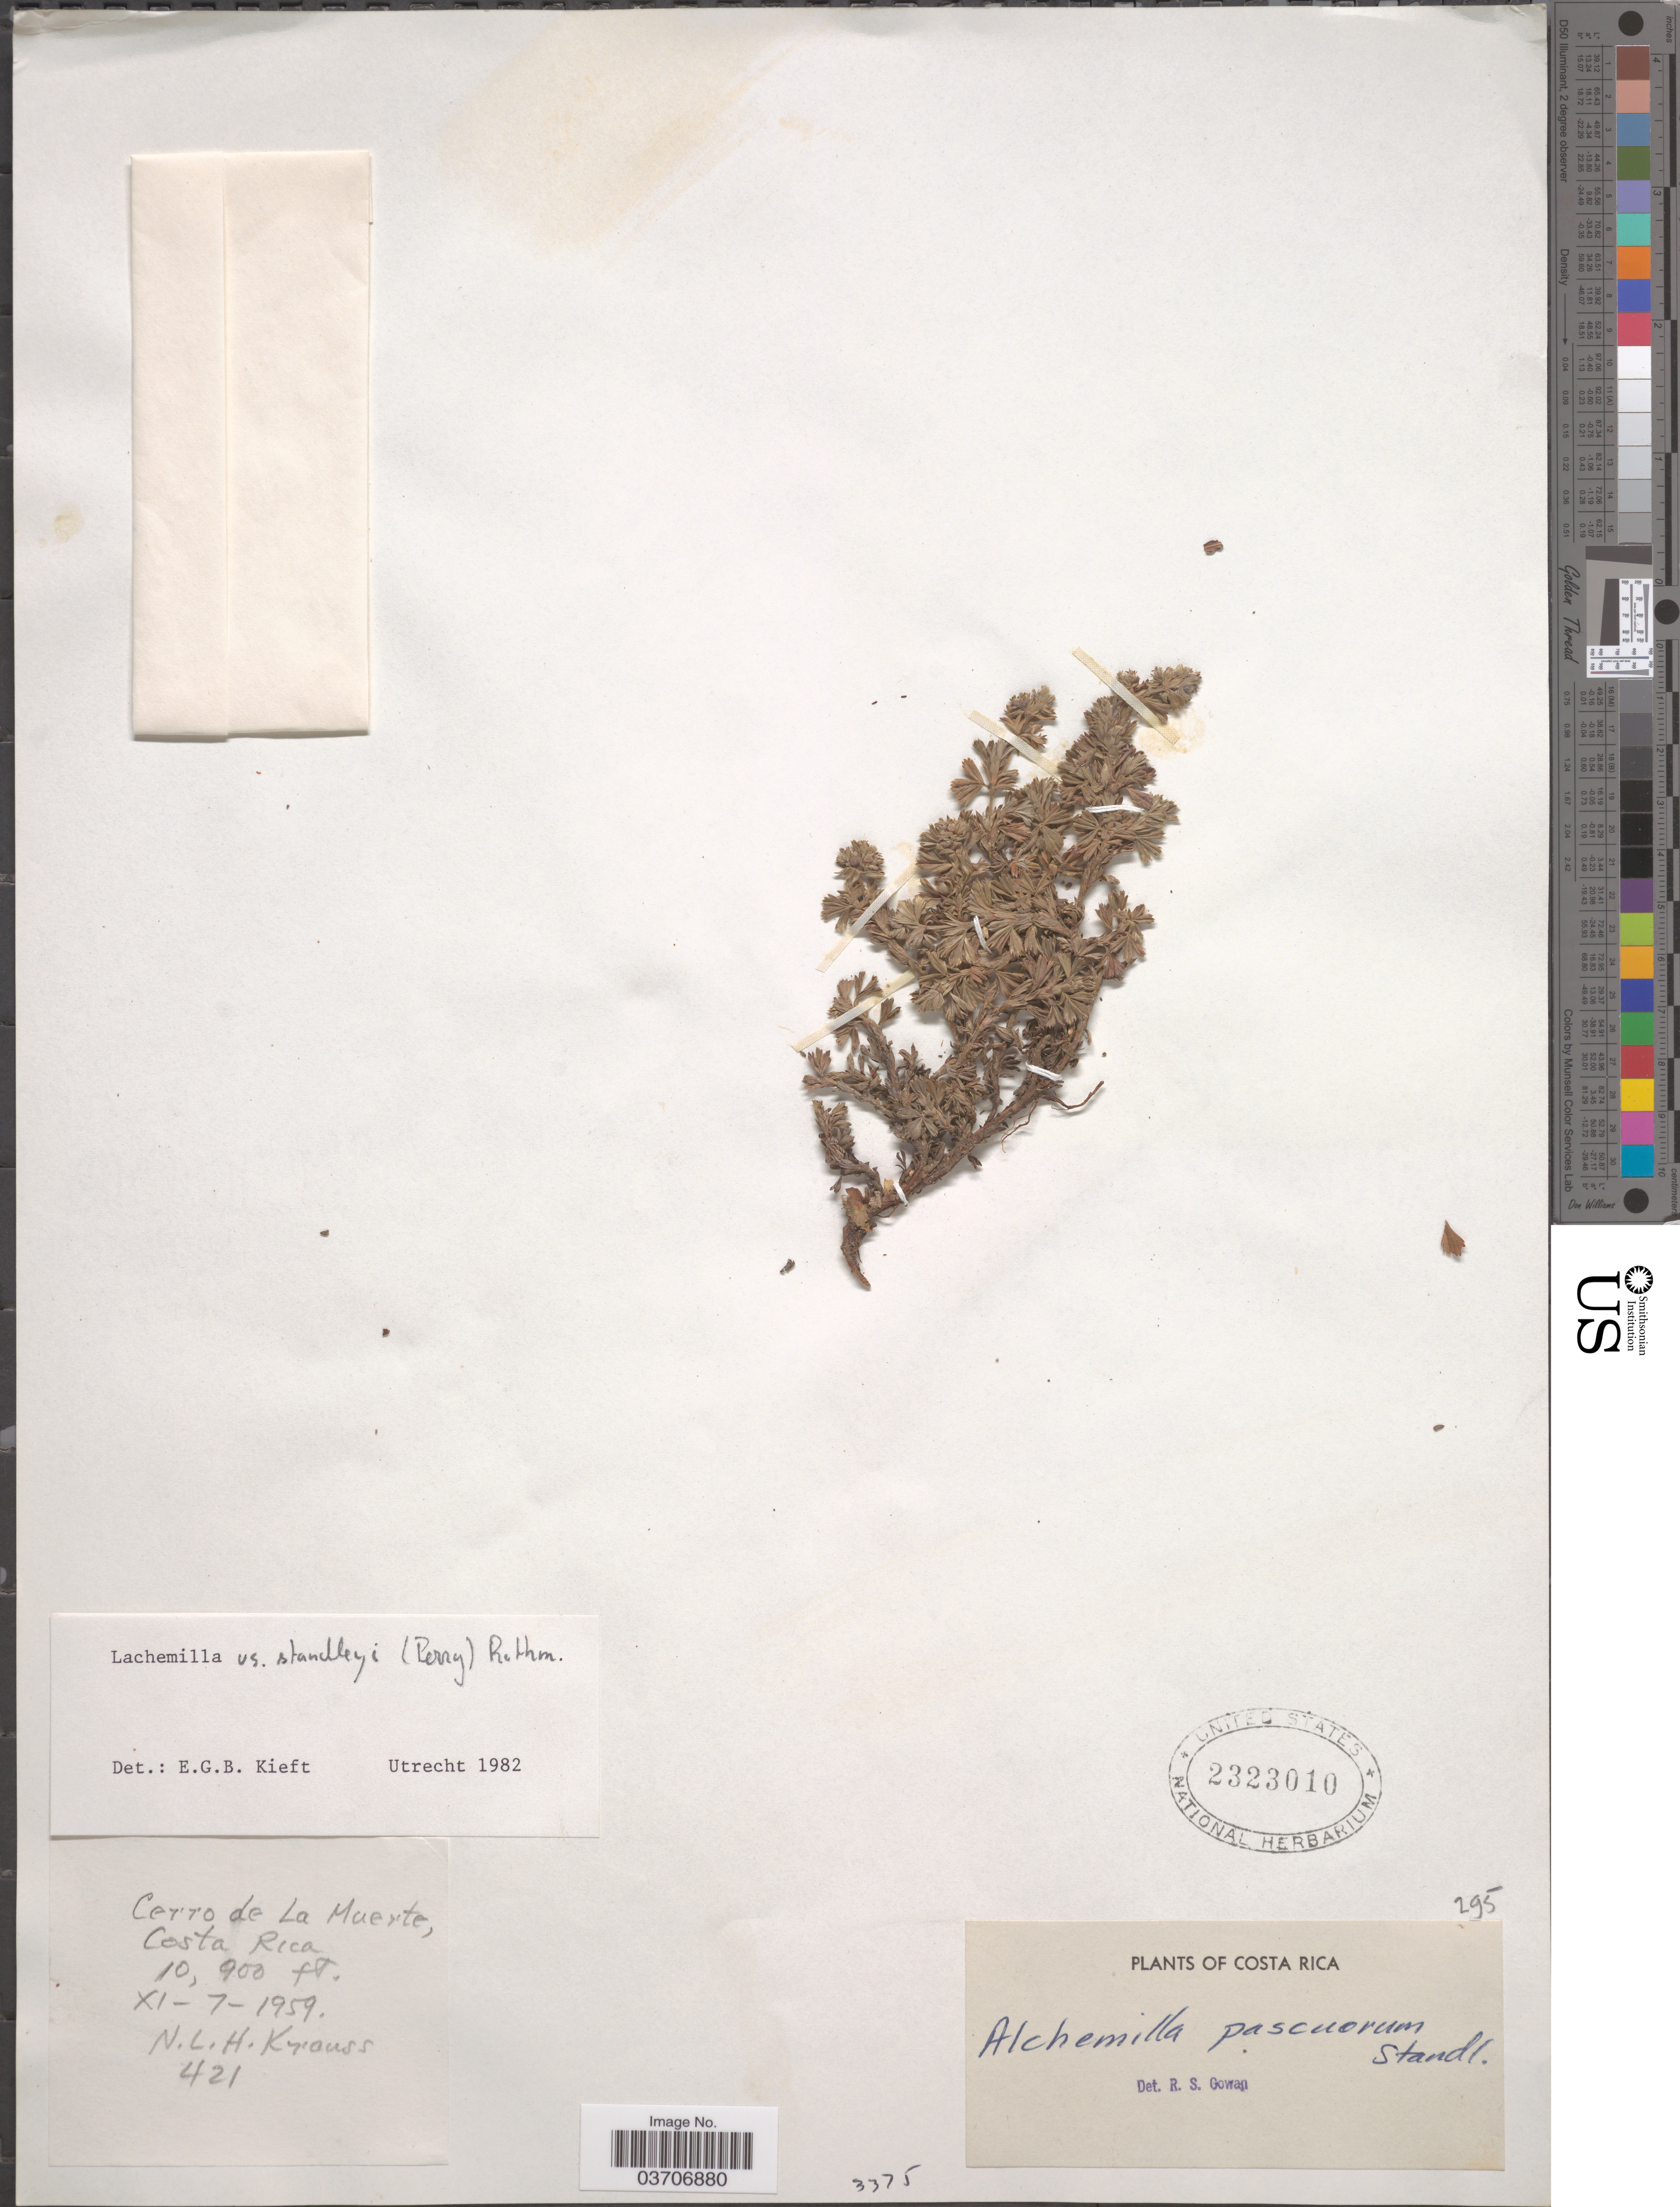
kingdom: Plantae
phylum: Tracheophyta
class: Magnoliopsida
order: Rosales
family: Rosaceae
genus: Lachemilla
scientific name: Lachemilla standleyi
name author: (L.M. Perry) Rothm.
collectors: N. Krauss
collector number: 421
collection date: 1959-11-07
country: Costa Rica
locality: Cerro de La Muerte.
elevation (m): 3322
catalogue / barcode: US 2323010